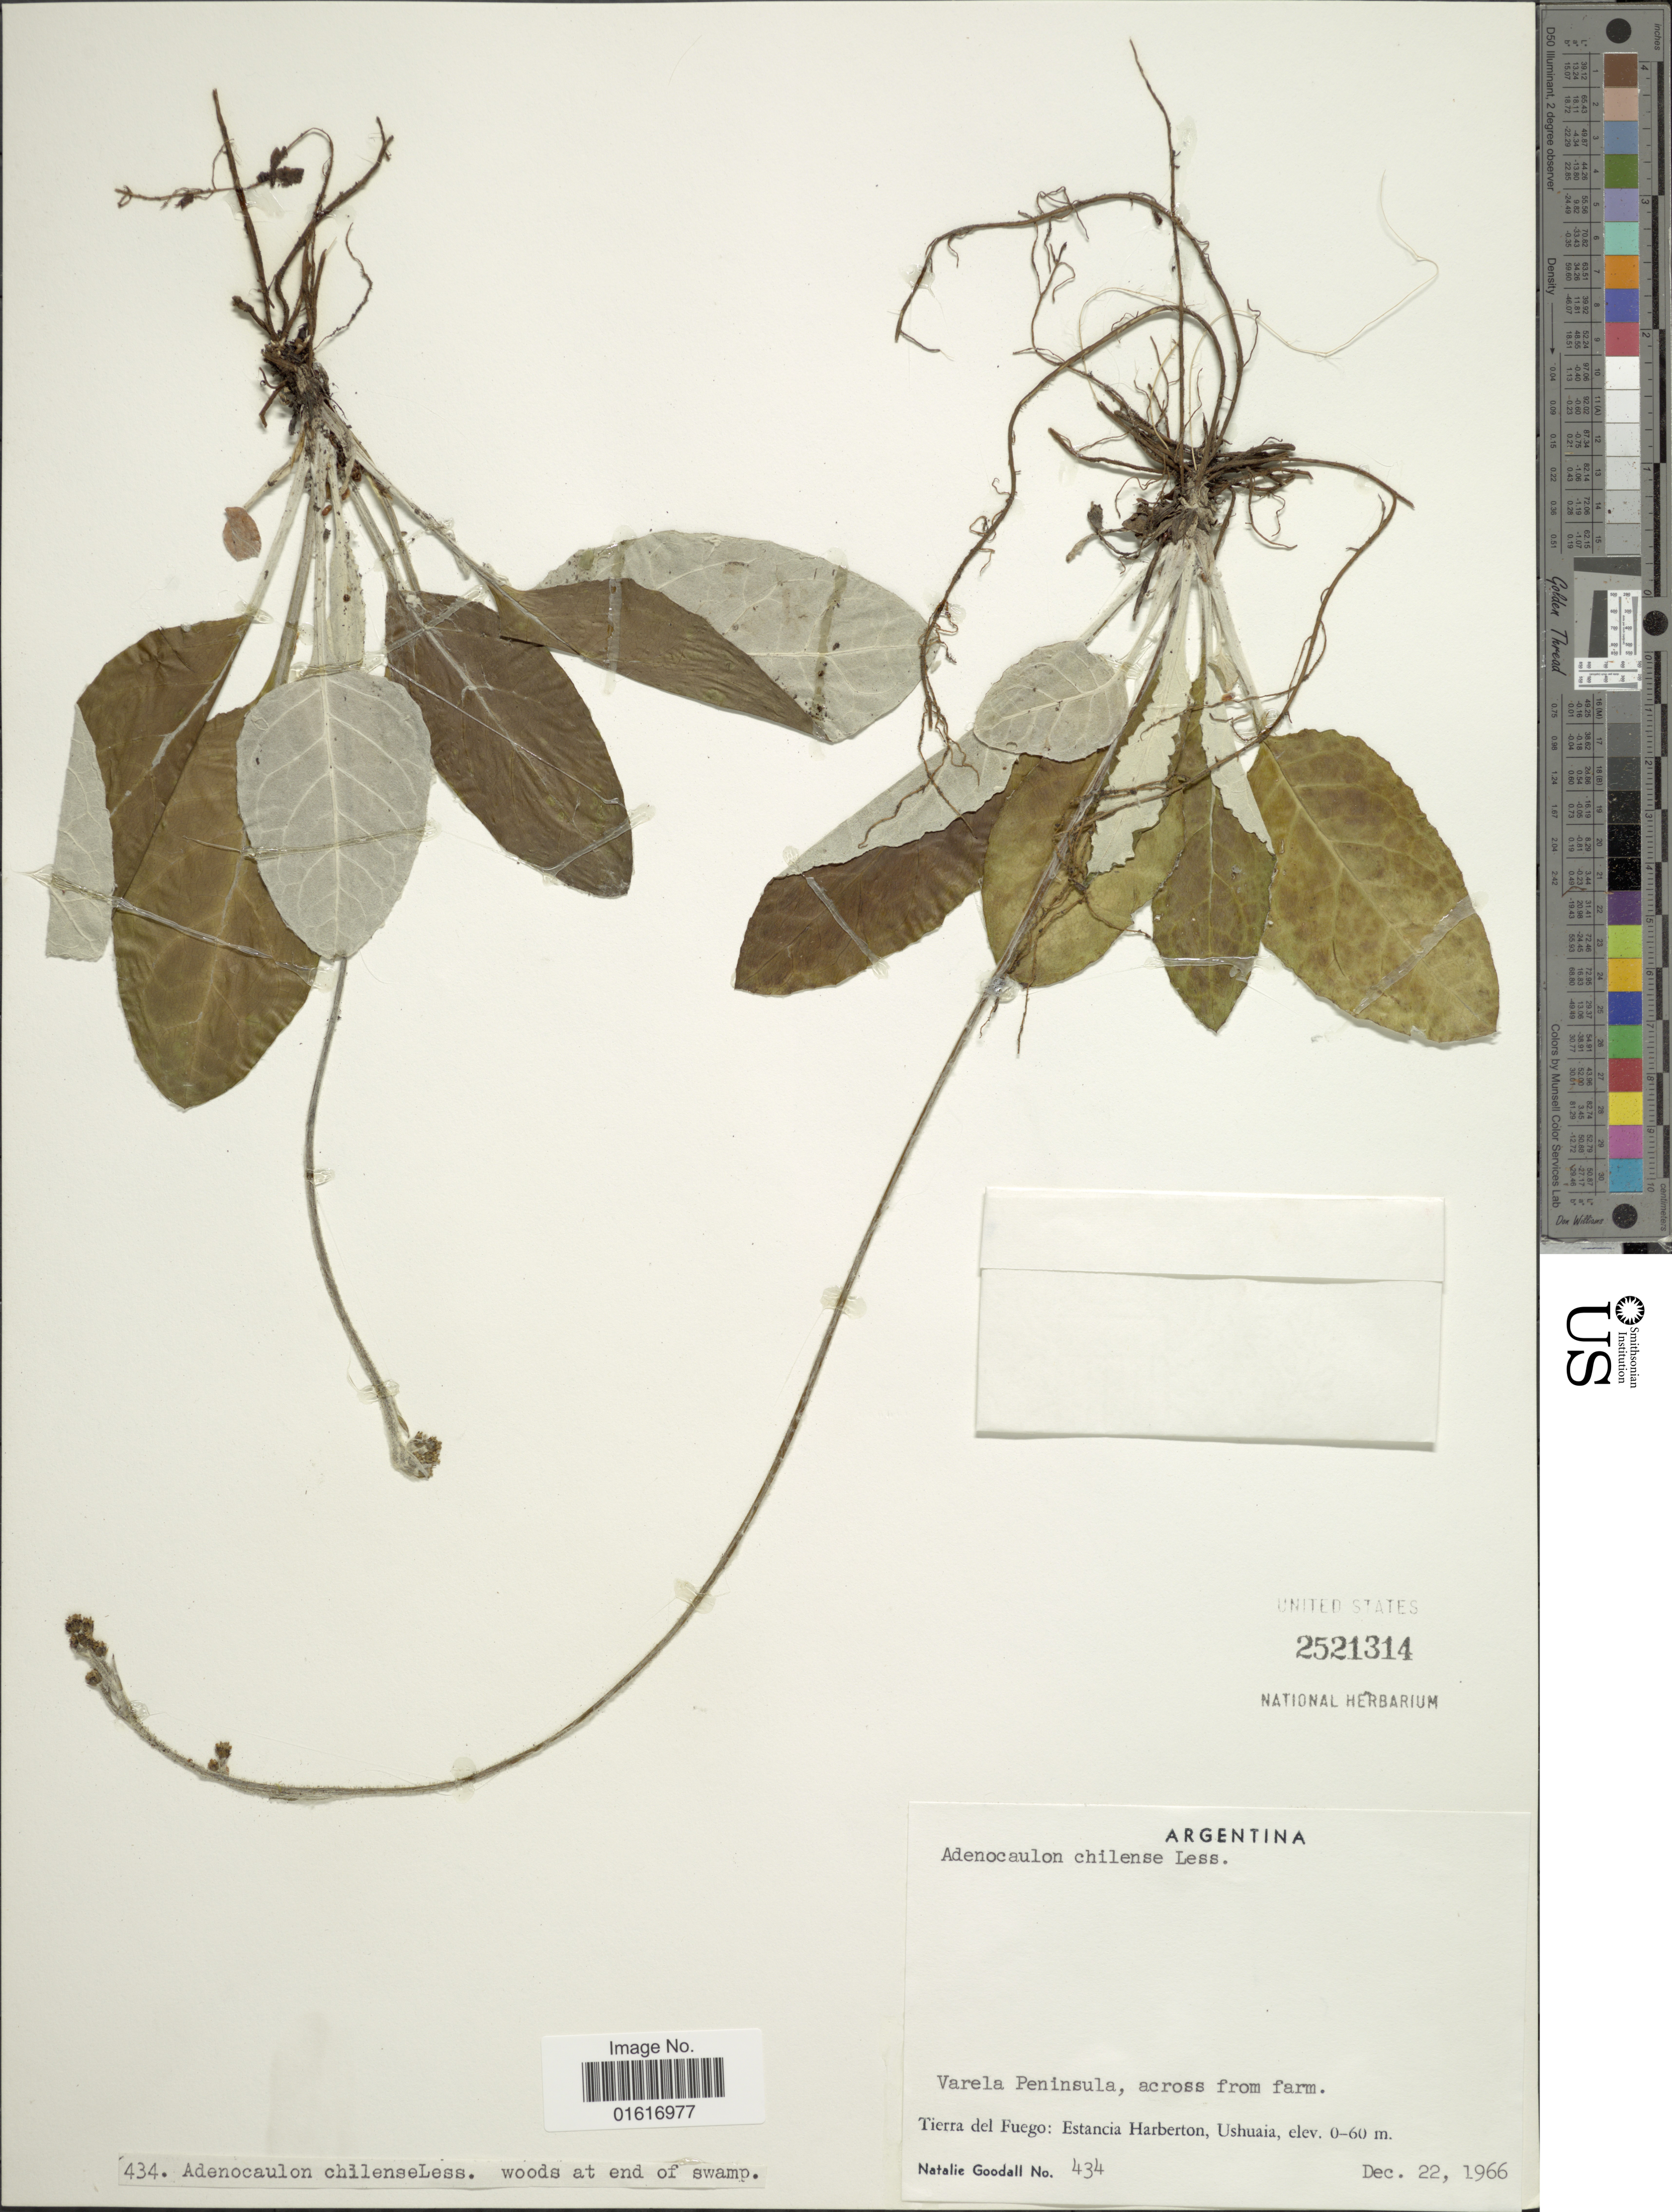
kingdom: Plantae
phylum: Tracheophyta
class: Magnoliopsida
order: Asterales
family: Asteraceae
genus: Adenocaulon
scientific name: Adenocaulon chilense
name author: Less.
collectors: N. Goodall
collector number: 434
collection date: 1966-12-22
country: Argentina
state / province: Tierra del Fuego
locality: Varela Peninsula, across from farm. Estancia Harberton, Ushuaia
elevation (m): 0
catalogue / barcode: US 2521314